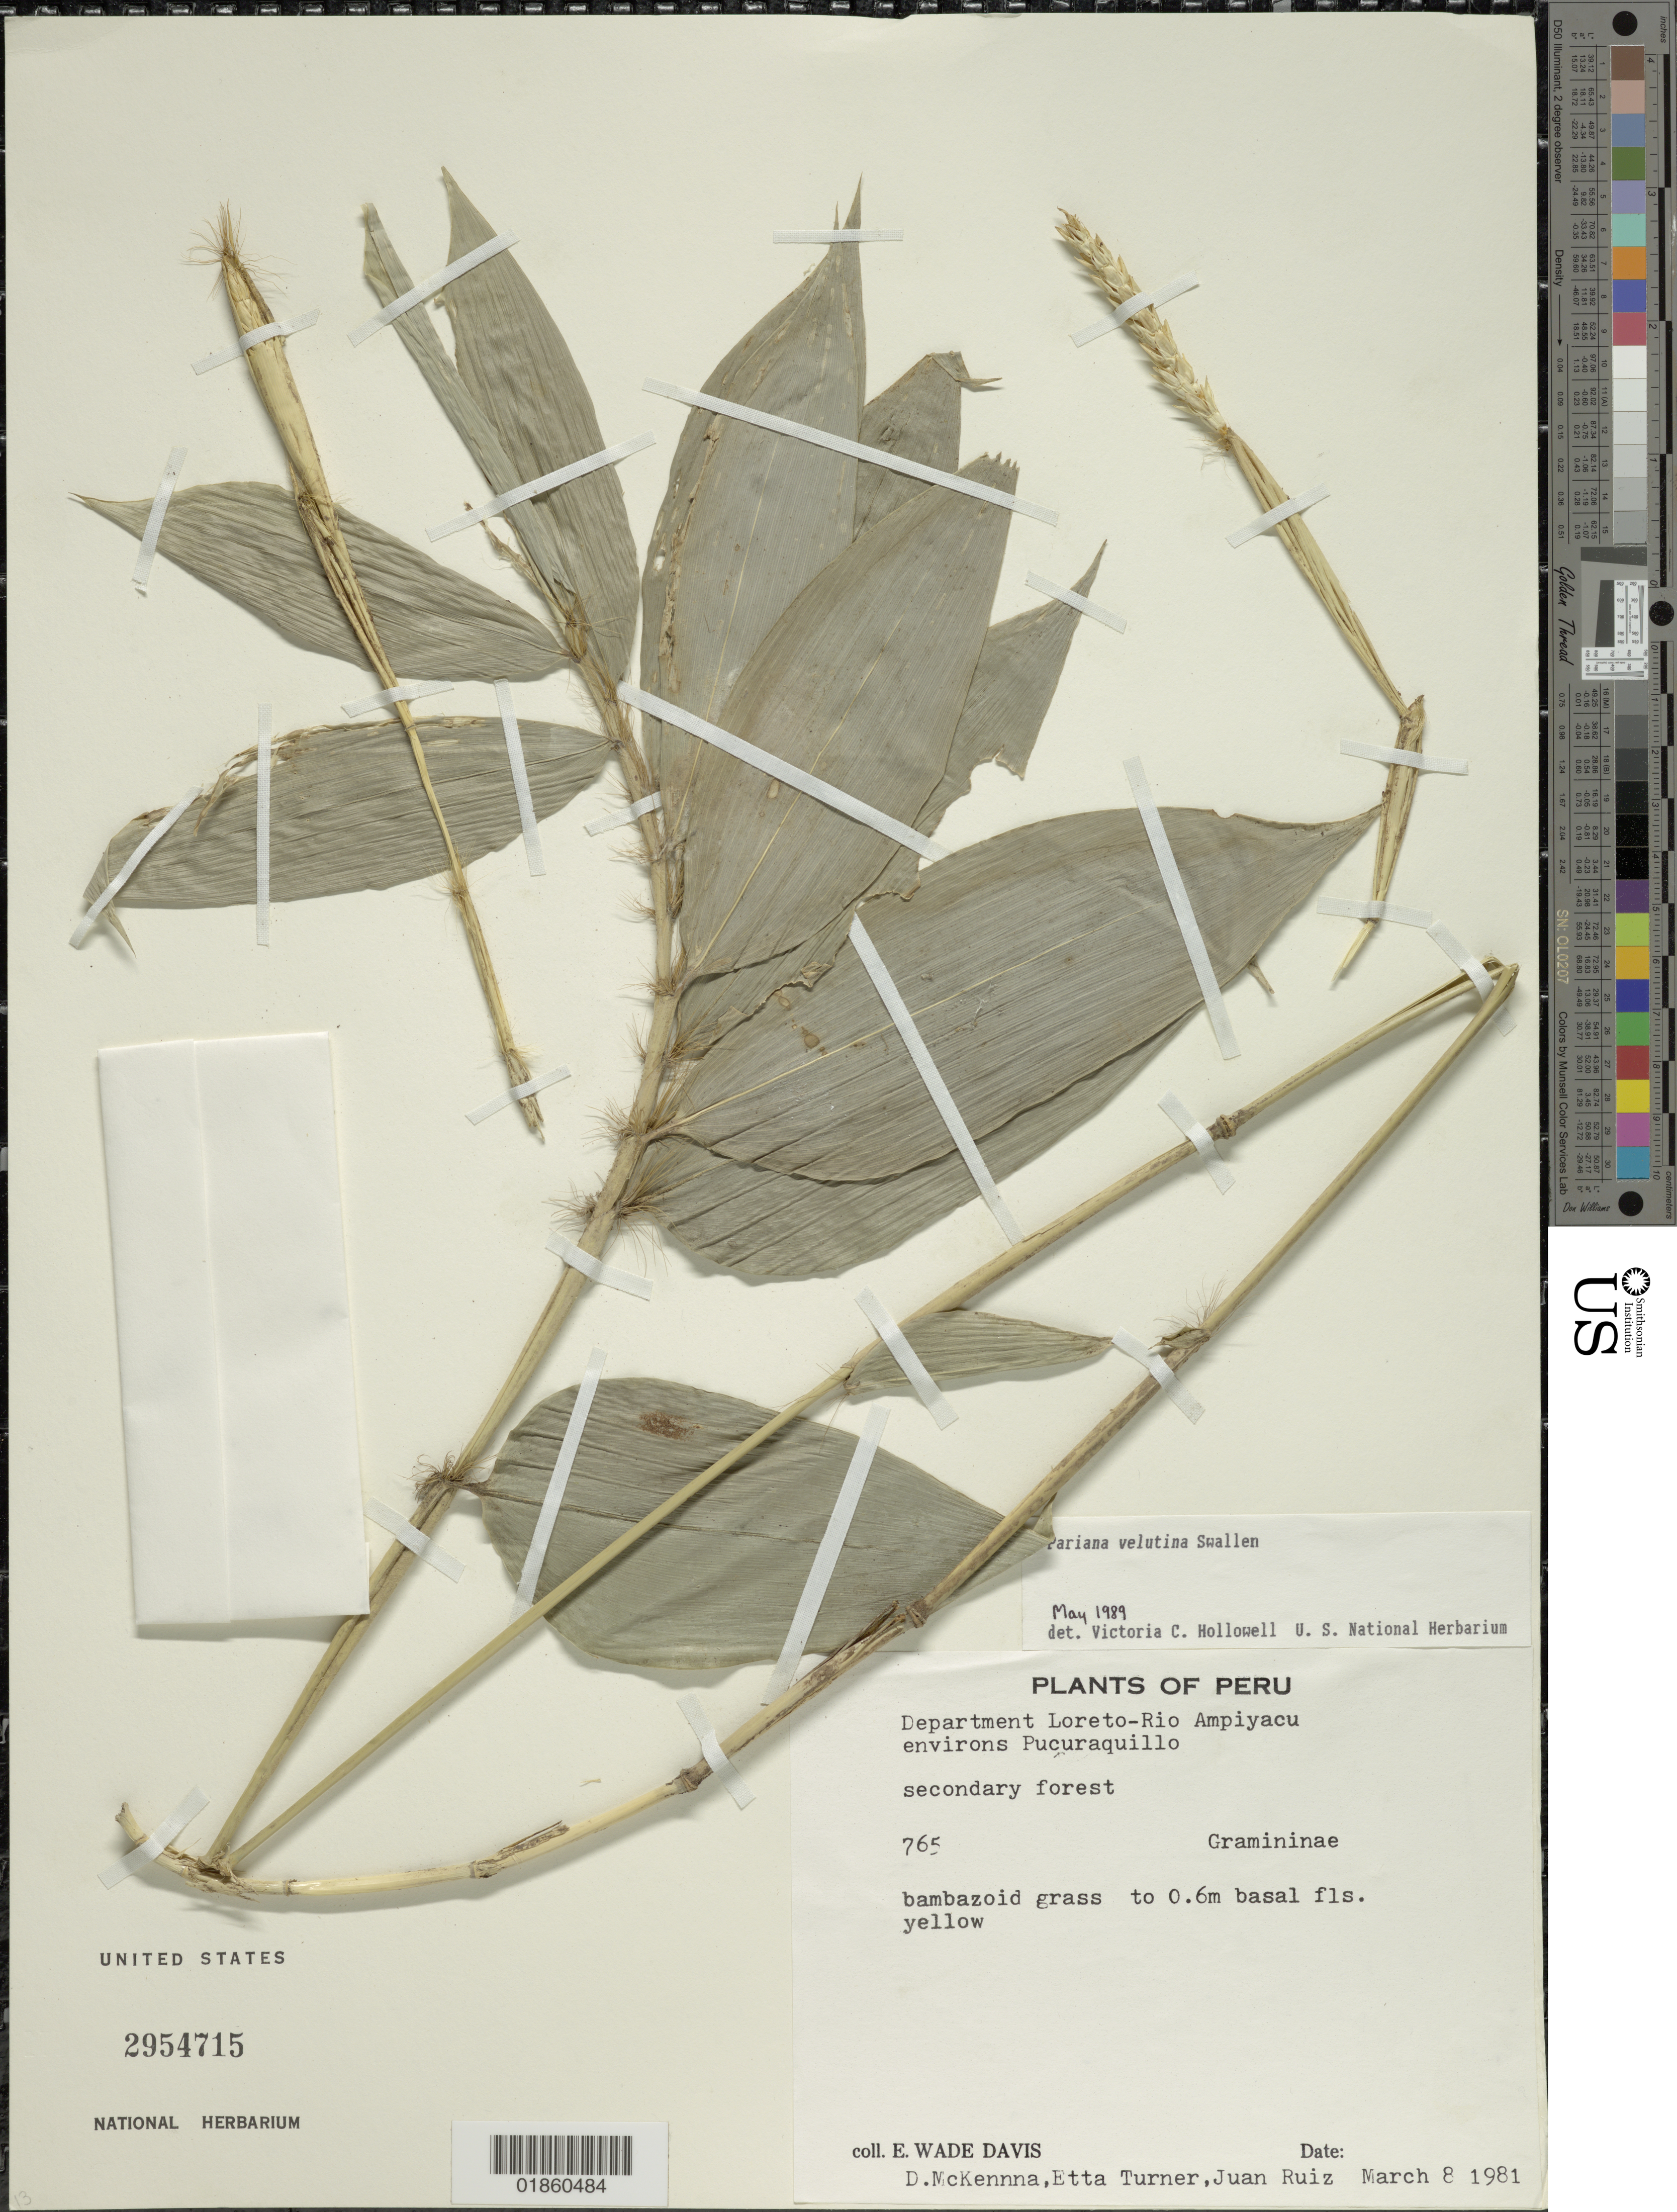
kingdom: Plantae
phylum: Tracheophyta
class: Liliopsida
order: Poales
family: Poaceae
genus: Pariana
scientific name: Pariana velutina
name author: Swallen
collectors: E. Wade-Davis, E. Turner, D. McKenna & J. Ruiz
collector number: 765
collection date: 1981-03-08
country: Peru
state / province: Loreto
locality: Department Loreto - Rio Ampiyacu, environs Pucuraquillo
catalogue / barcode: US 2954715